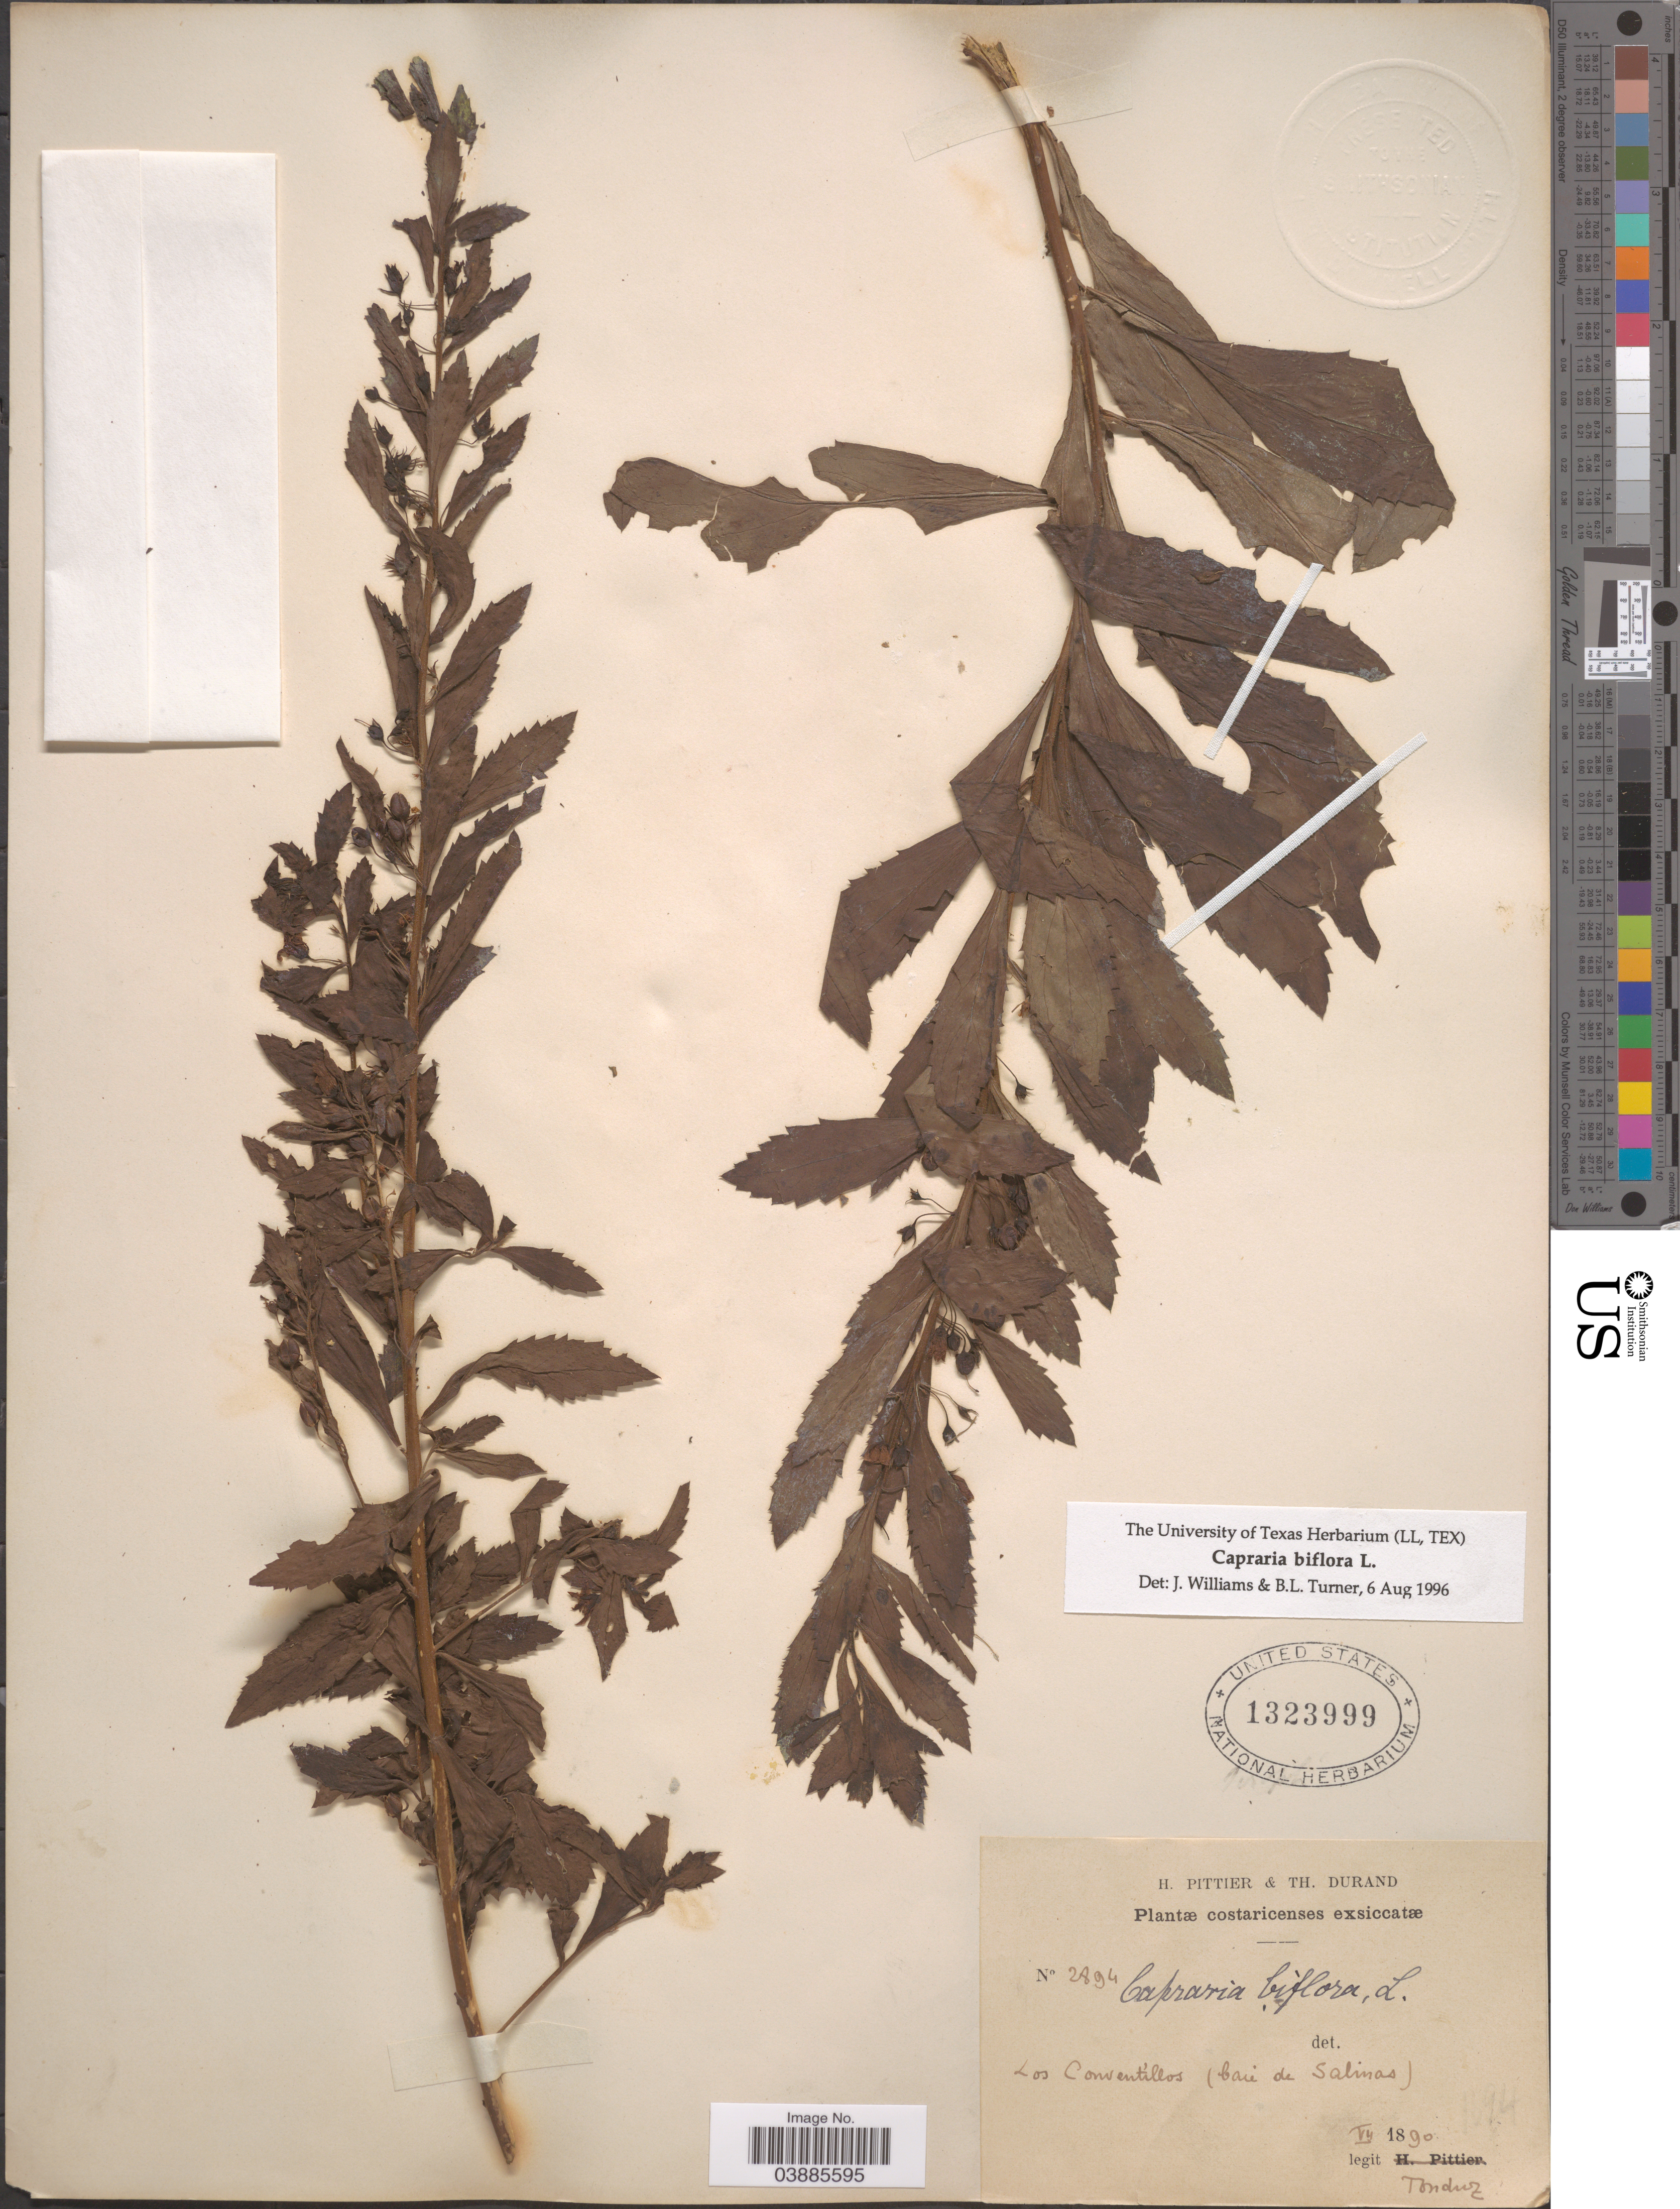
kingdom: Plantae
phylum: Tracheophyta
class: Magnoliopsida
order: Lamiales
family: Scrophulariaceae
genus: Capraria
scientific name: Capraria biflora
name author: L.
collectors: Tonduz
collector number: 2894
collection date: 1890-07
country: Costa Rica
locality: Los Conventillos (baie de Salinas).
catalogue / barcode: US 1323999